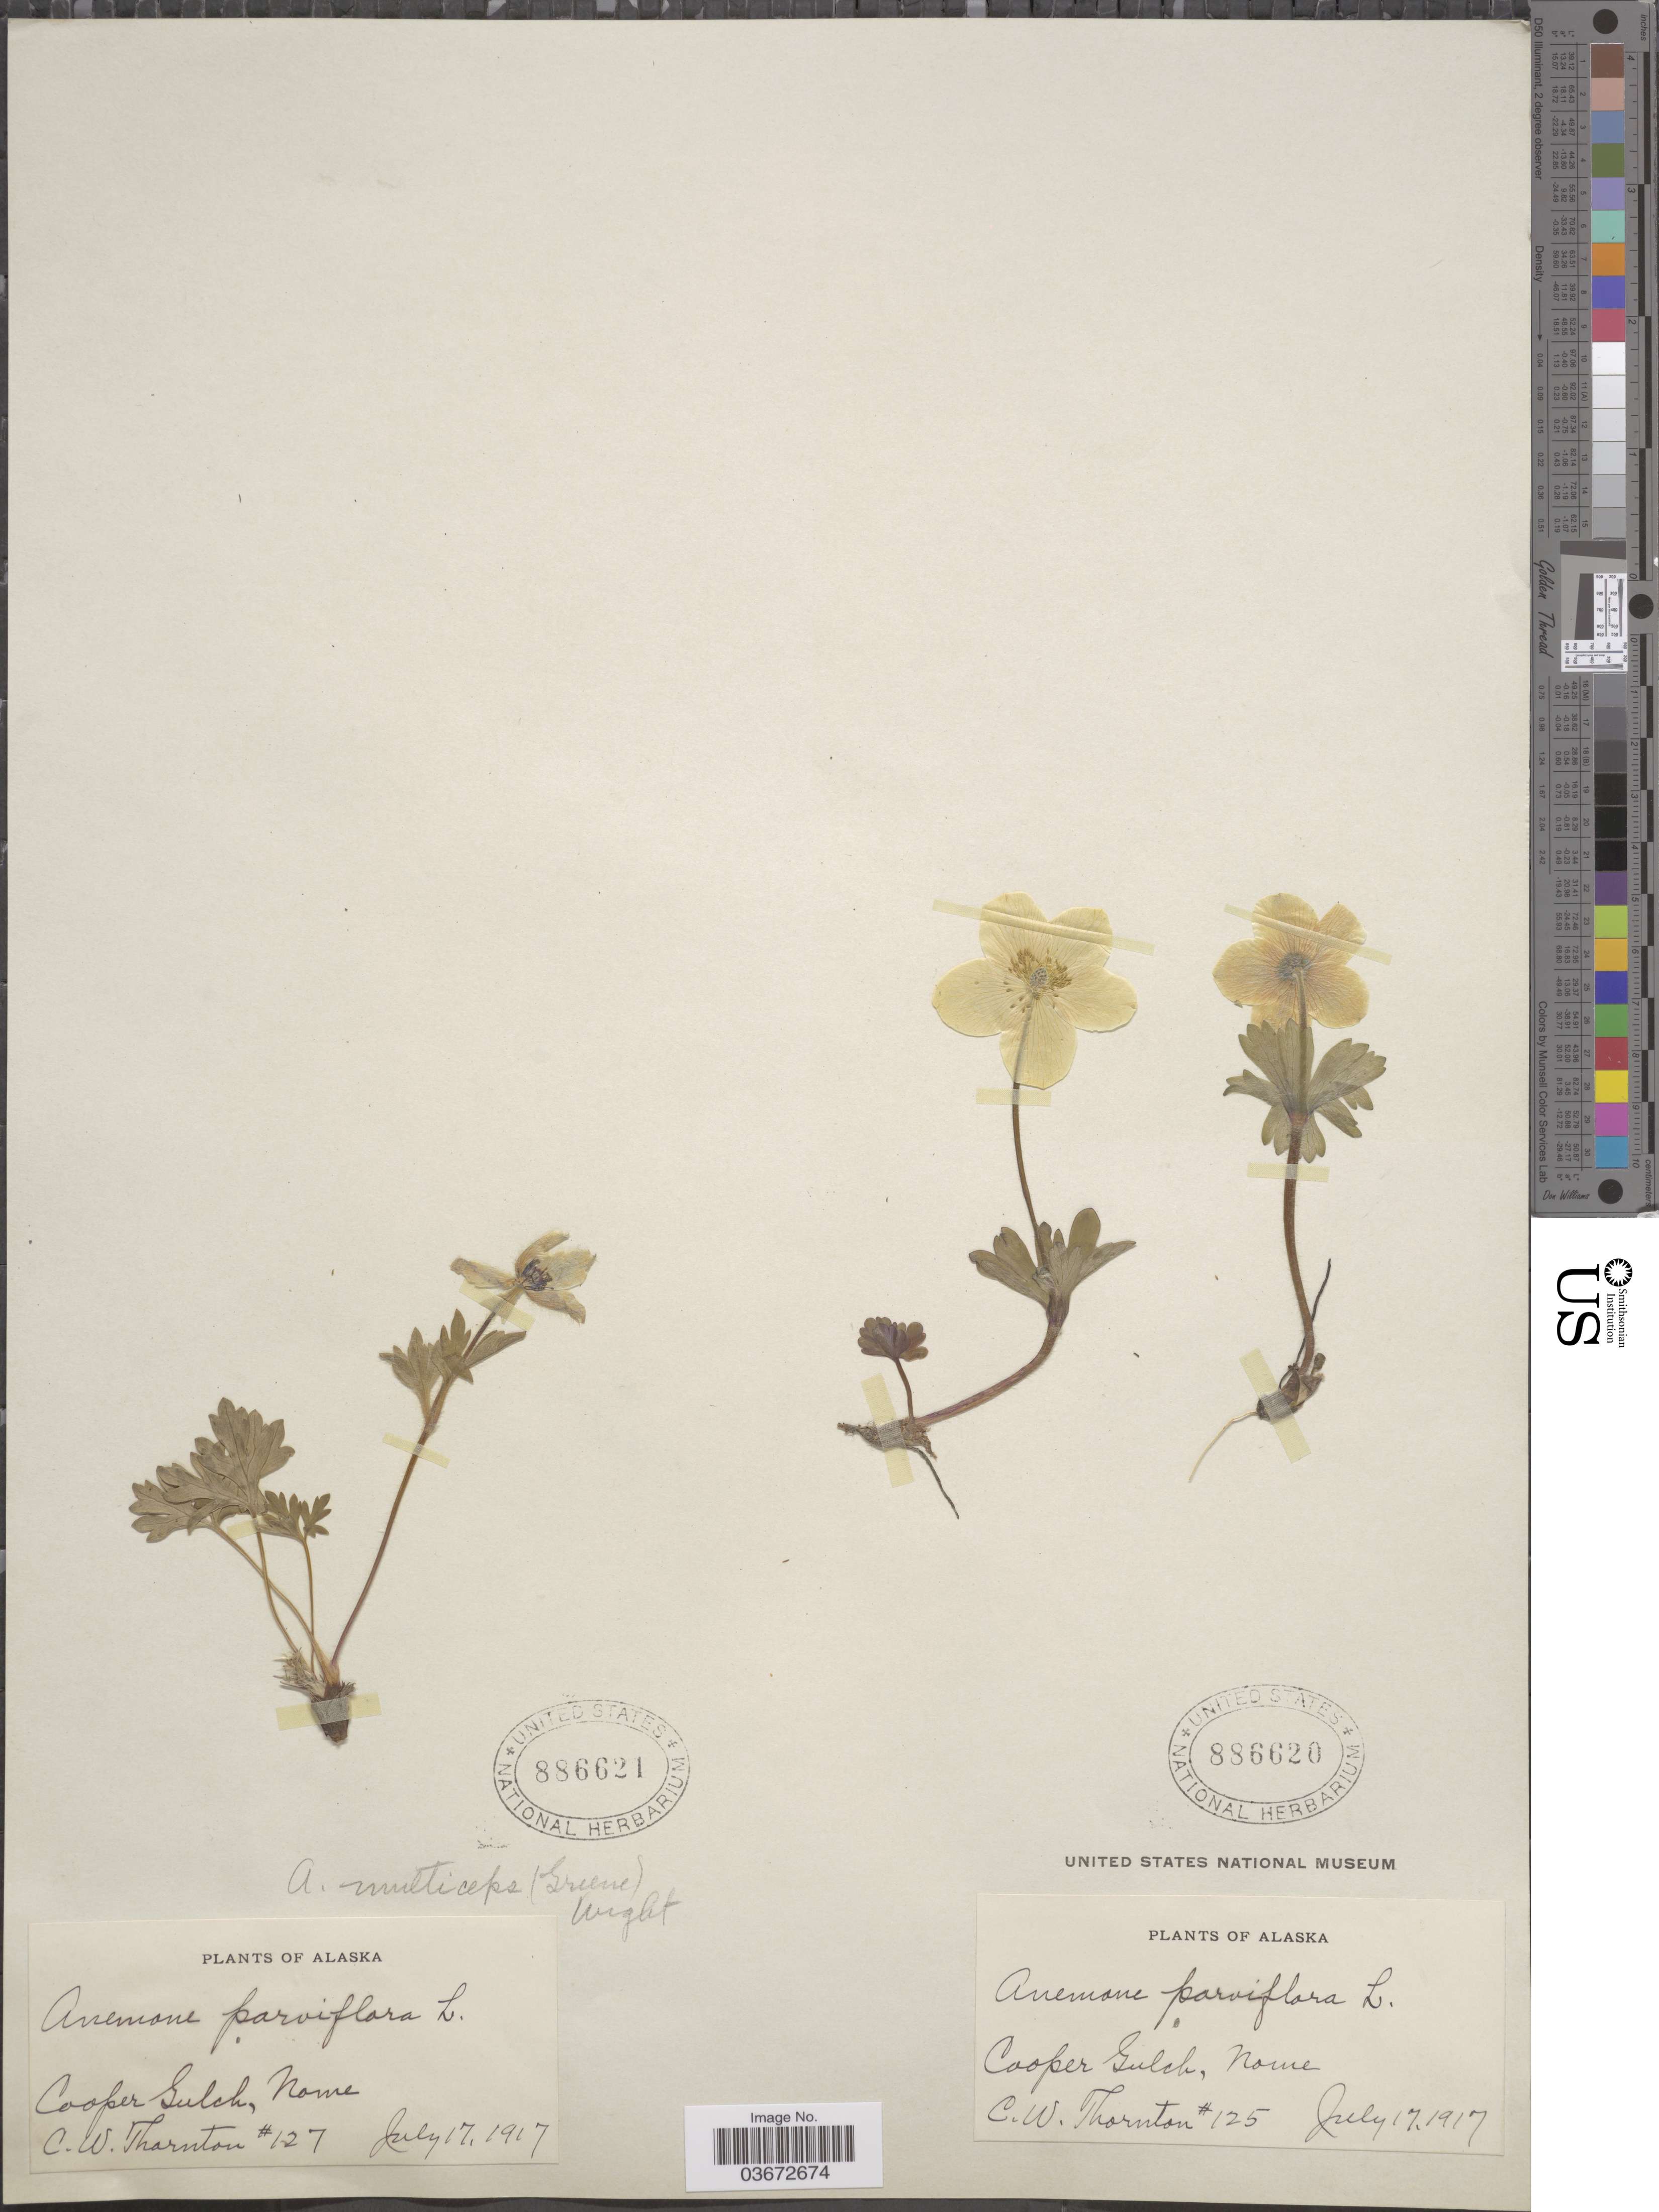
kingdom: Plantae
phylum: Tracheophyta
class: Magnoliopsida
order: Ranunculales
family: Ranunculaceae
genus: Anemone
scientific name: Anemone parviflora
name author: Michx.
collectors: C. Thornton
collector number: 125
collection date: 1917-07-17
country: United States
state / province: Alaska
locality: Cooper Gulch, Nome.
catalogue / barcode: US 886620-2